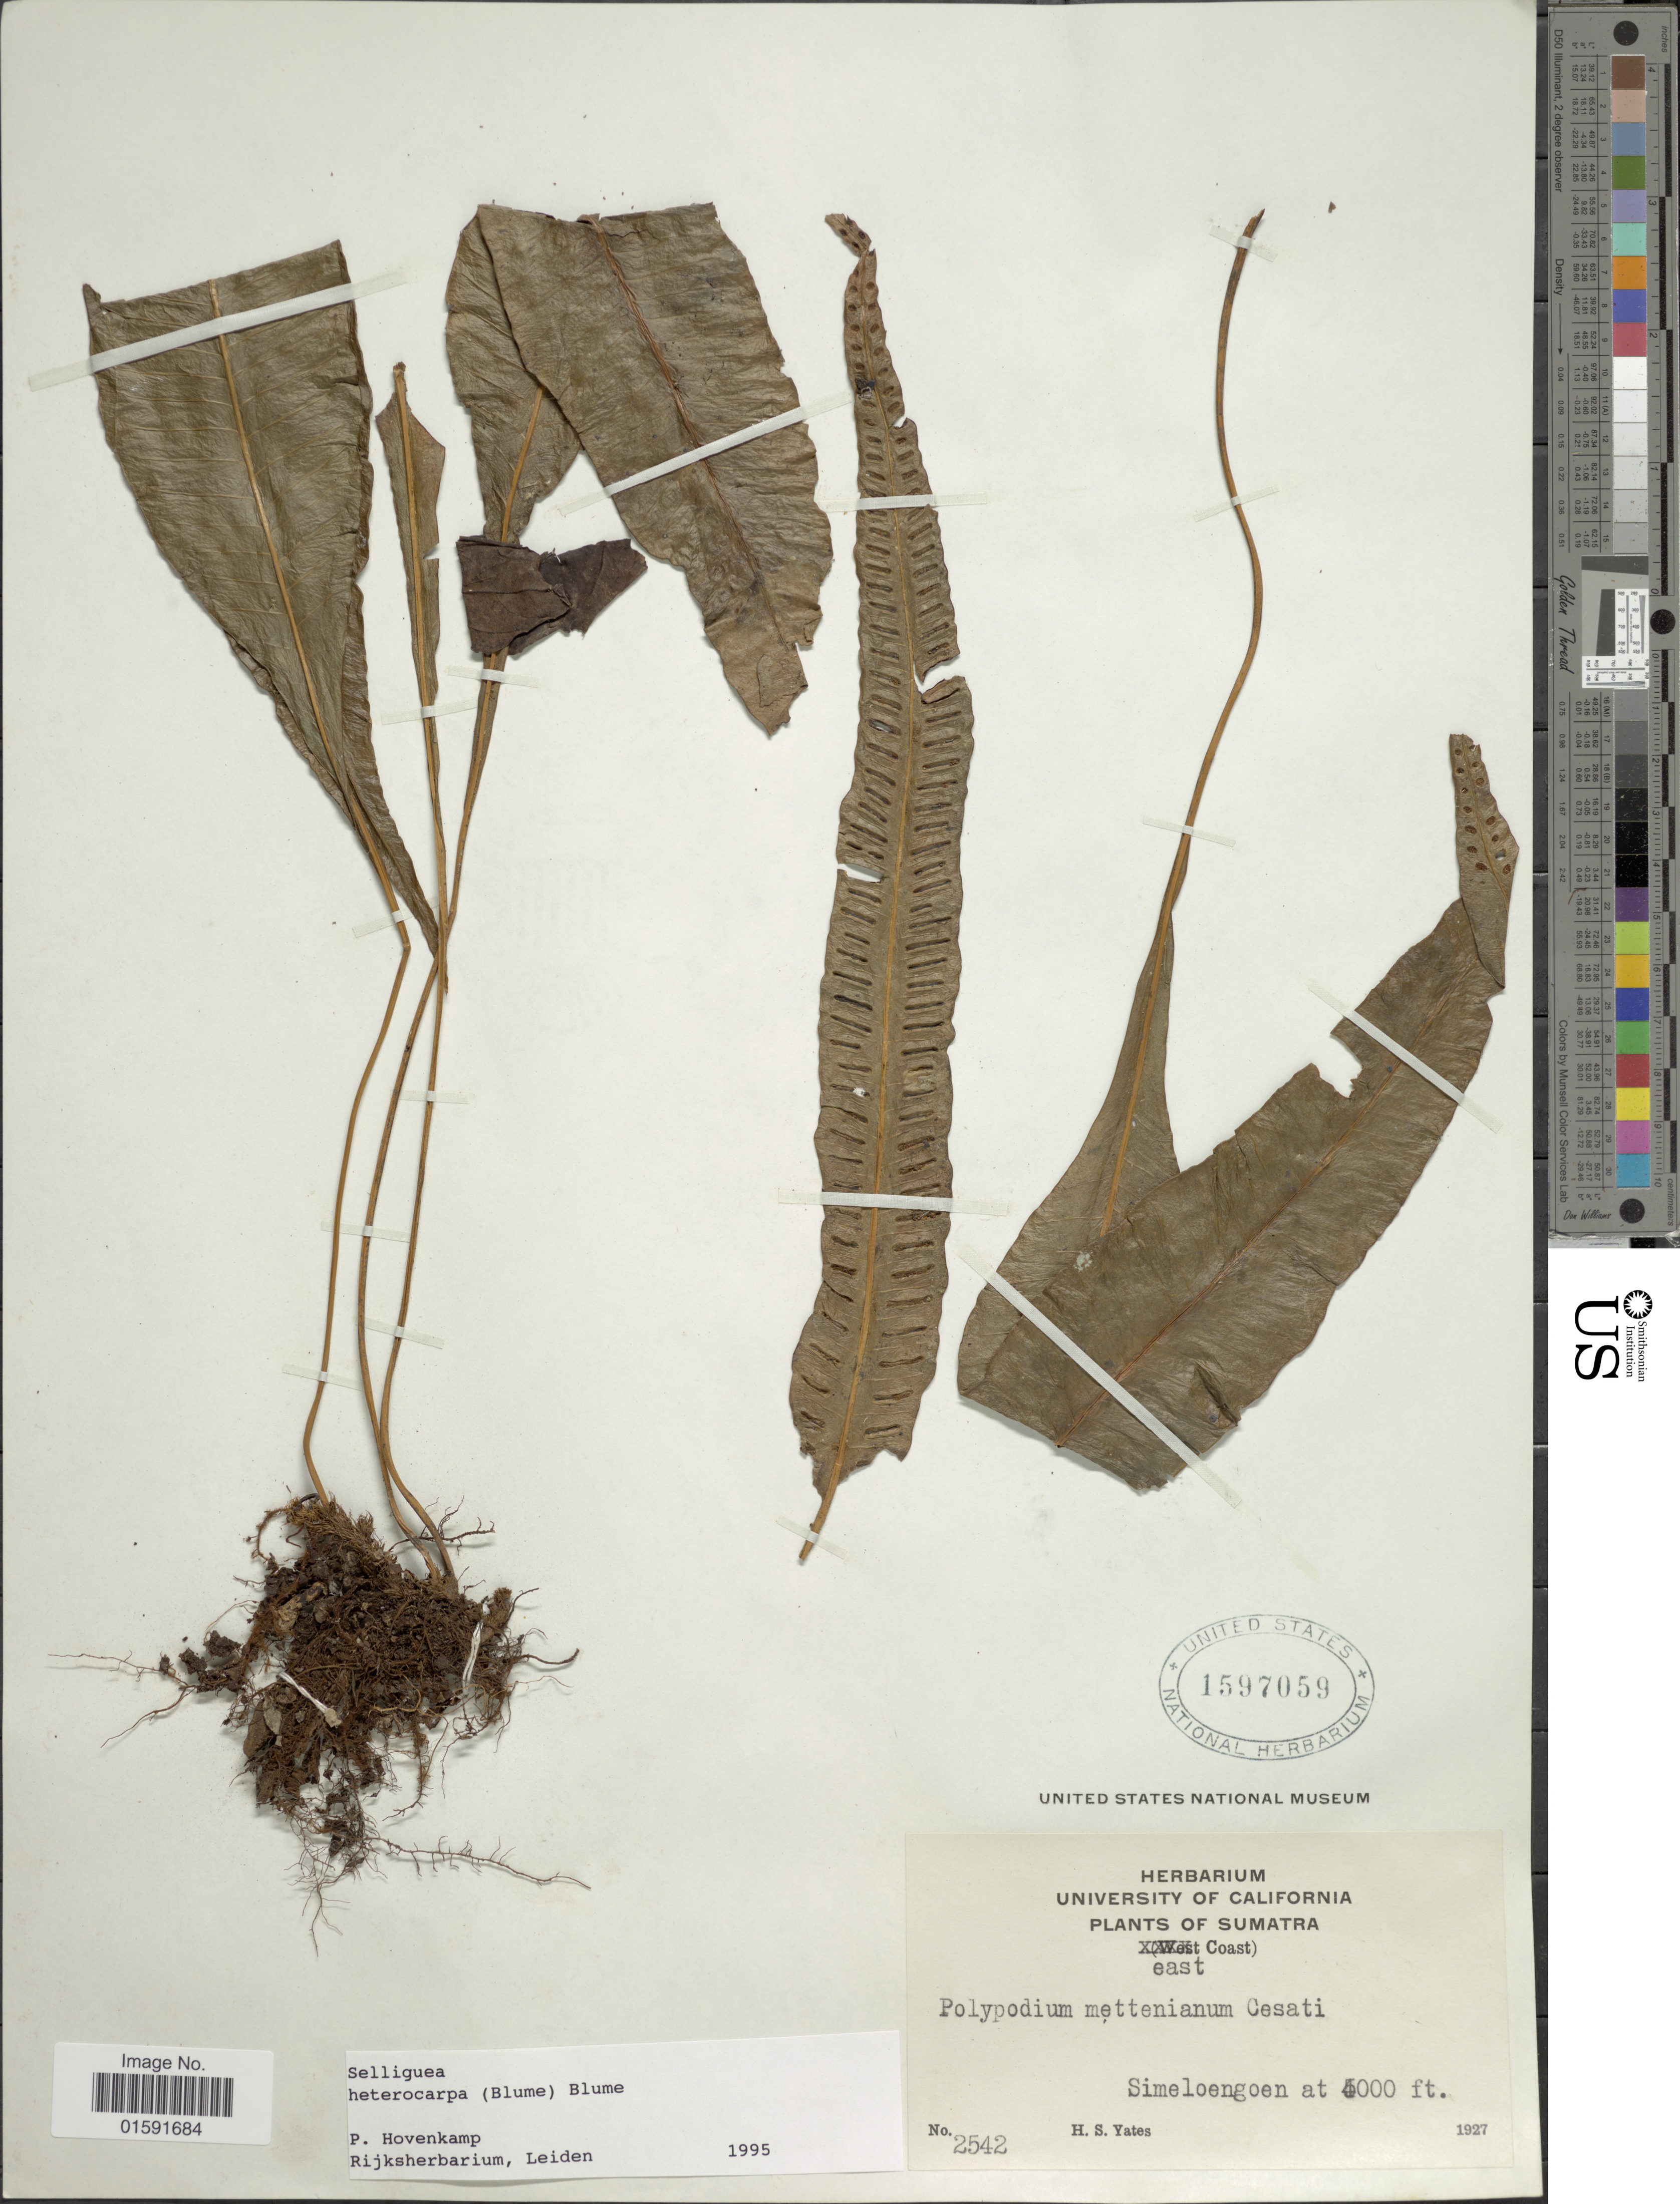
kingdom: Plantae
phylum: Tracheophyta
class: Polypodiopsida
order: Polypodiales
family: Polypodiaceae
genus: Selliguea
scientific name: Selliguea heterocarpa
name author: (Blume) Blume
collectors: H. S. Yates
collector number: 2542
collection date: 1927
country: Indonesia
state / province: Sumatra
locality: East Coast, Simeloengoen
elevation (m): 1219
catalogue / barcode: US 1597059